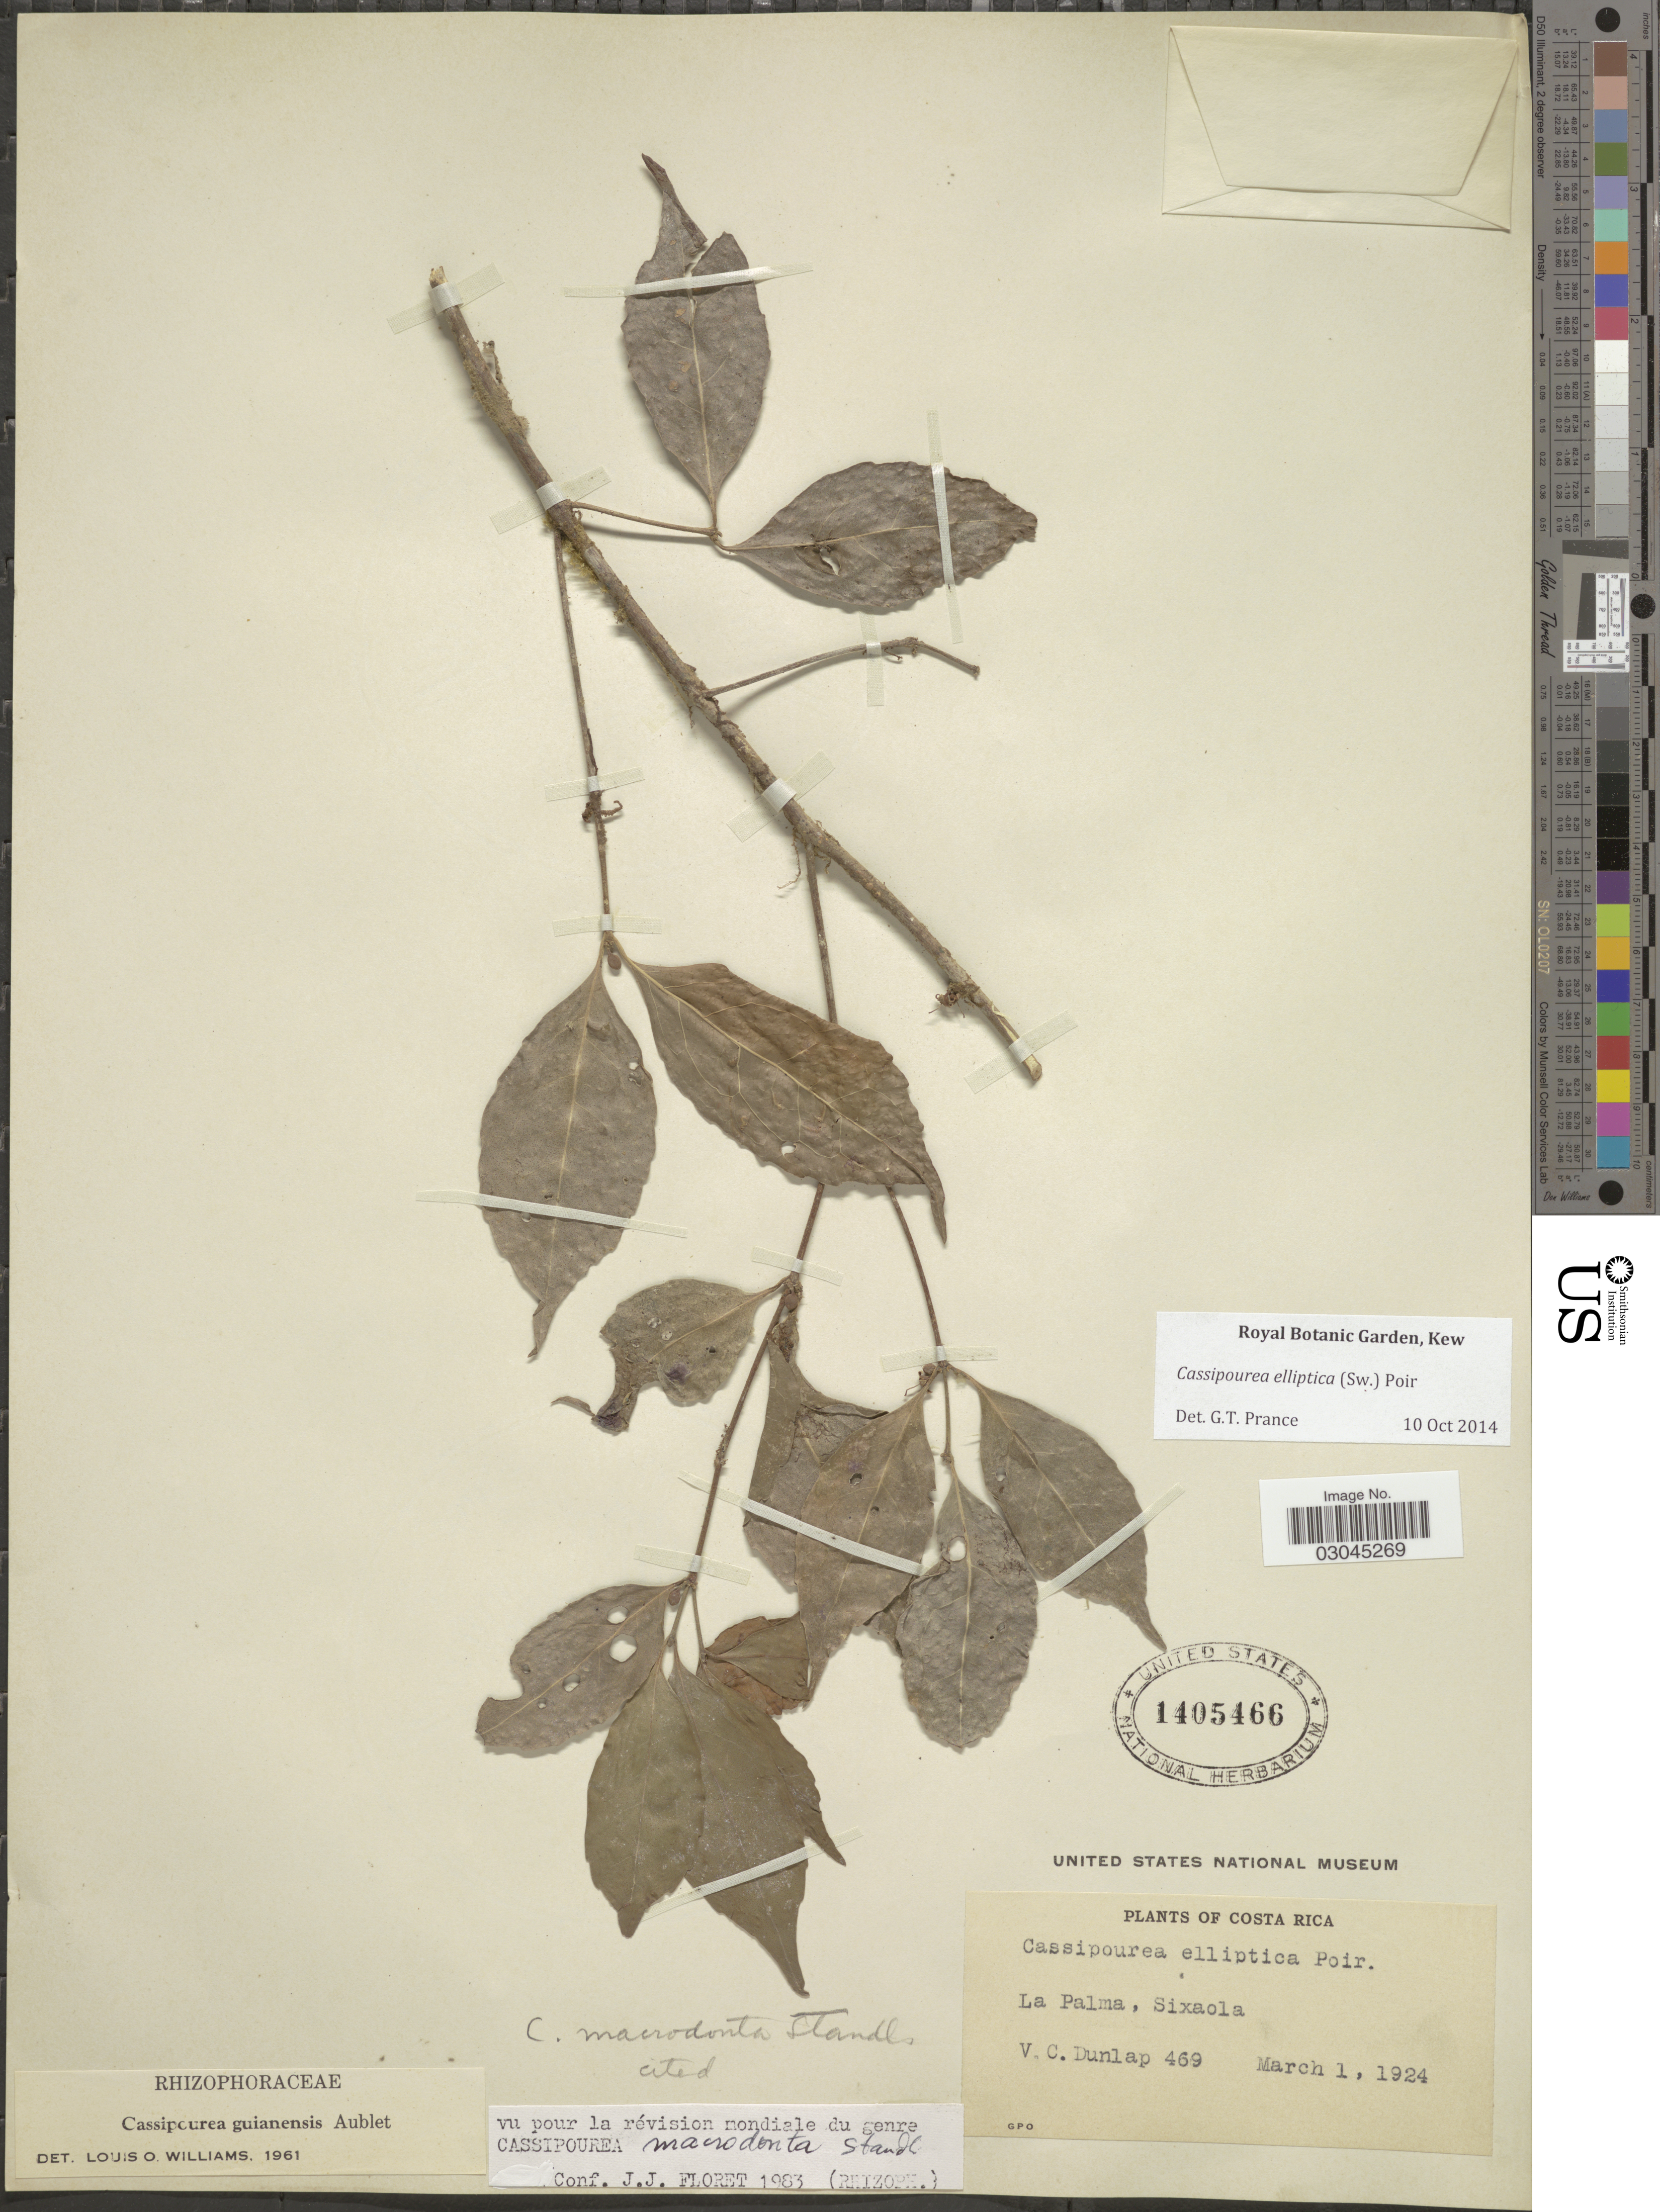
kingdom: Plantae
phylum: Tracheophyta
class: Magnoliopsida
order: Malpighiales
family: Rhizophoraceae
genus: Cassipourea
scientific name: Cassipourea elliptica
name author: (Sw.) Poir.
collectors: V. C. Dunlap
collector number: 469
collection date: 1924-03-01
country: Costa Rica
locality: La Palma, Sixaola.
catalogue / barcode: US 1405466